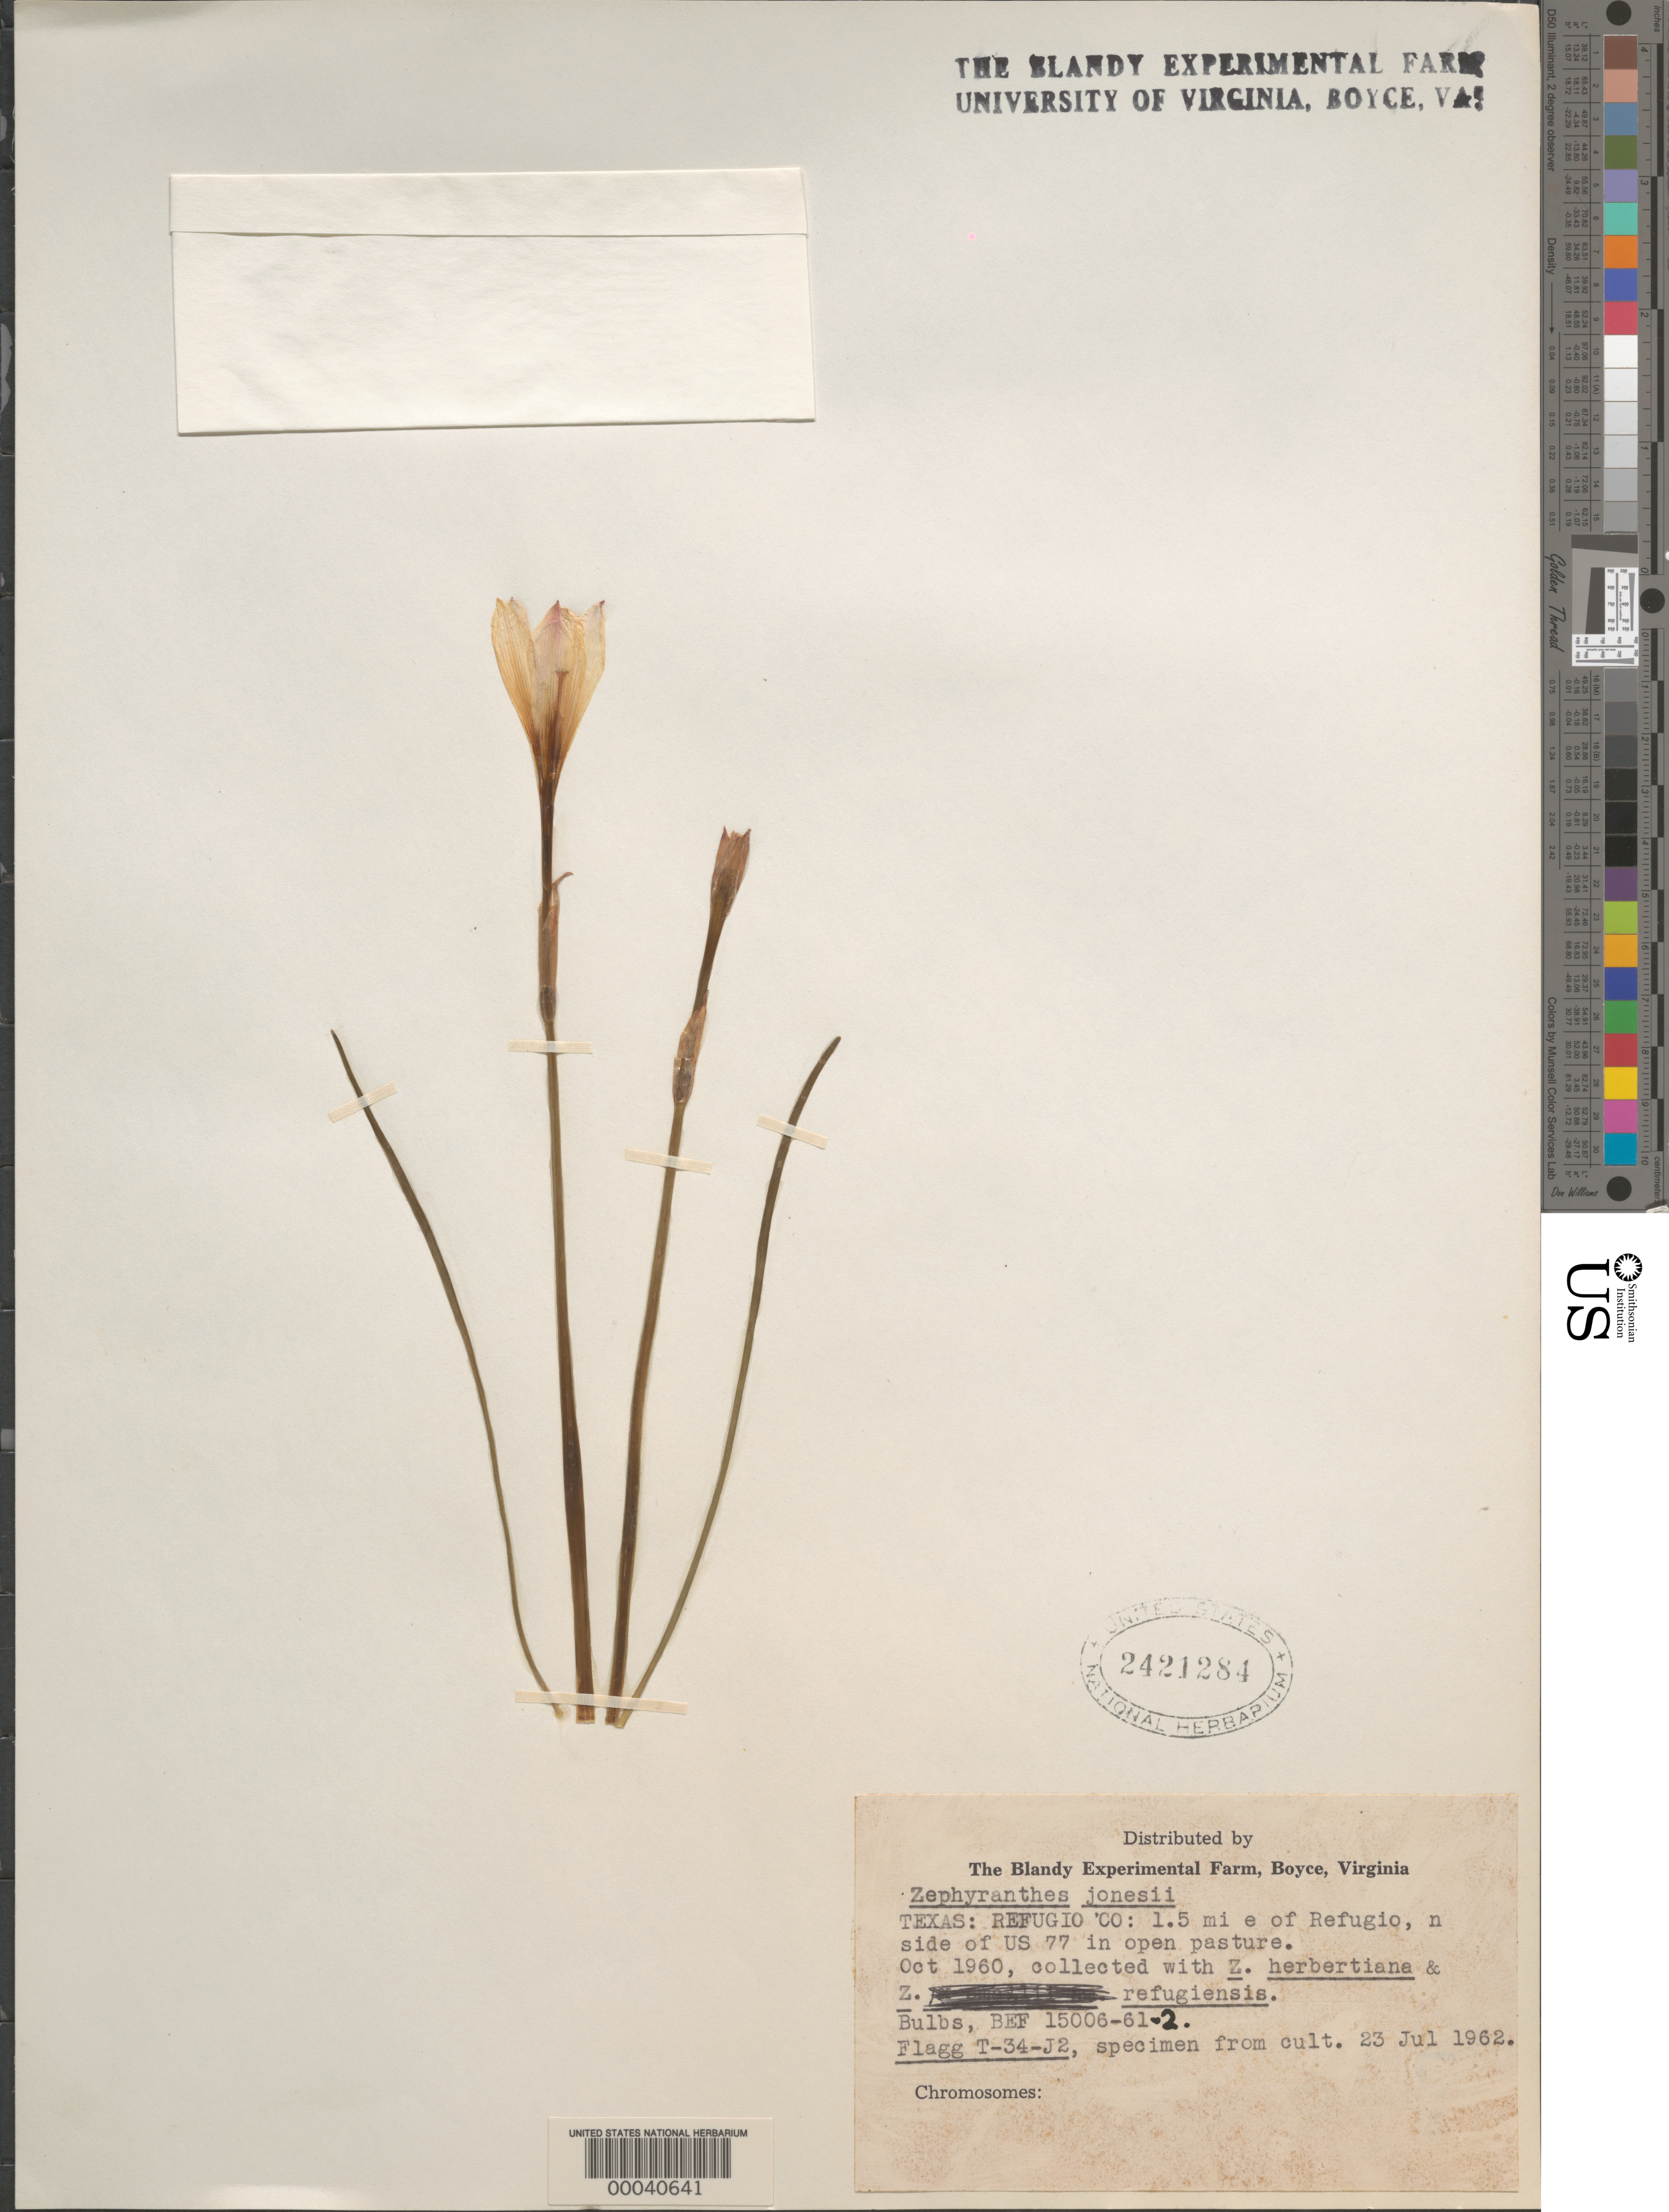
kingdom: Plantae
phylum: Tracheophyta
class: Liliopsida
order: Asparagales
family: Amaryllidaceae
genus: Zephyranthes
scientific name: Zephyranthes jonesii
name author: (Cory) Traub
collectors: R. O. Flagg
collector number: T-34-j2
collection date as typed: Oct 1960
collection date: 1960-10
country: United States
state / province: Texas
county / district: Refugio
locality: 1.5 mi. e of refugio, n side of us 77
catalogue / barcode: US 2421284